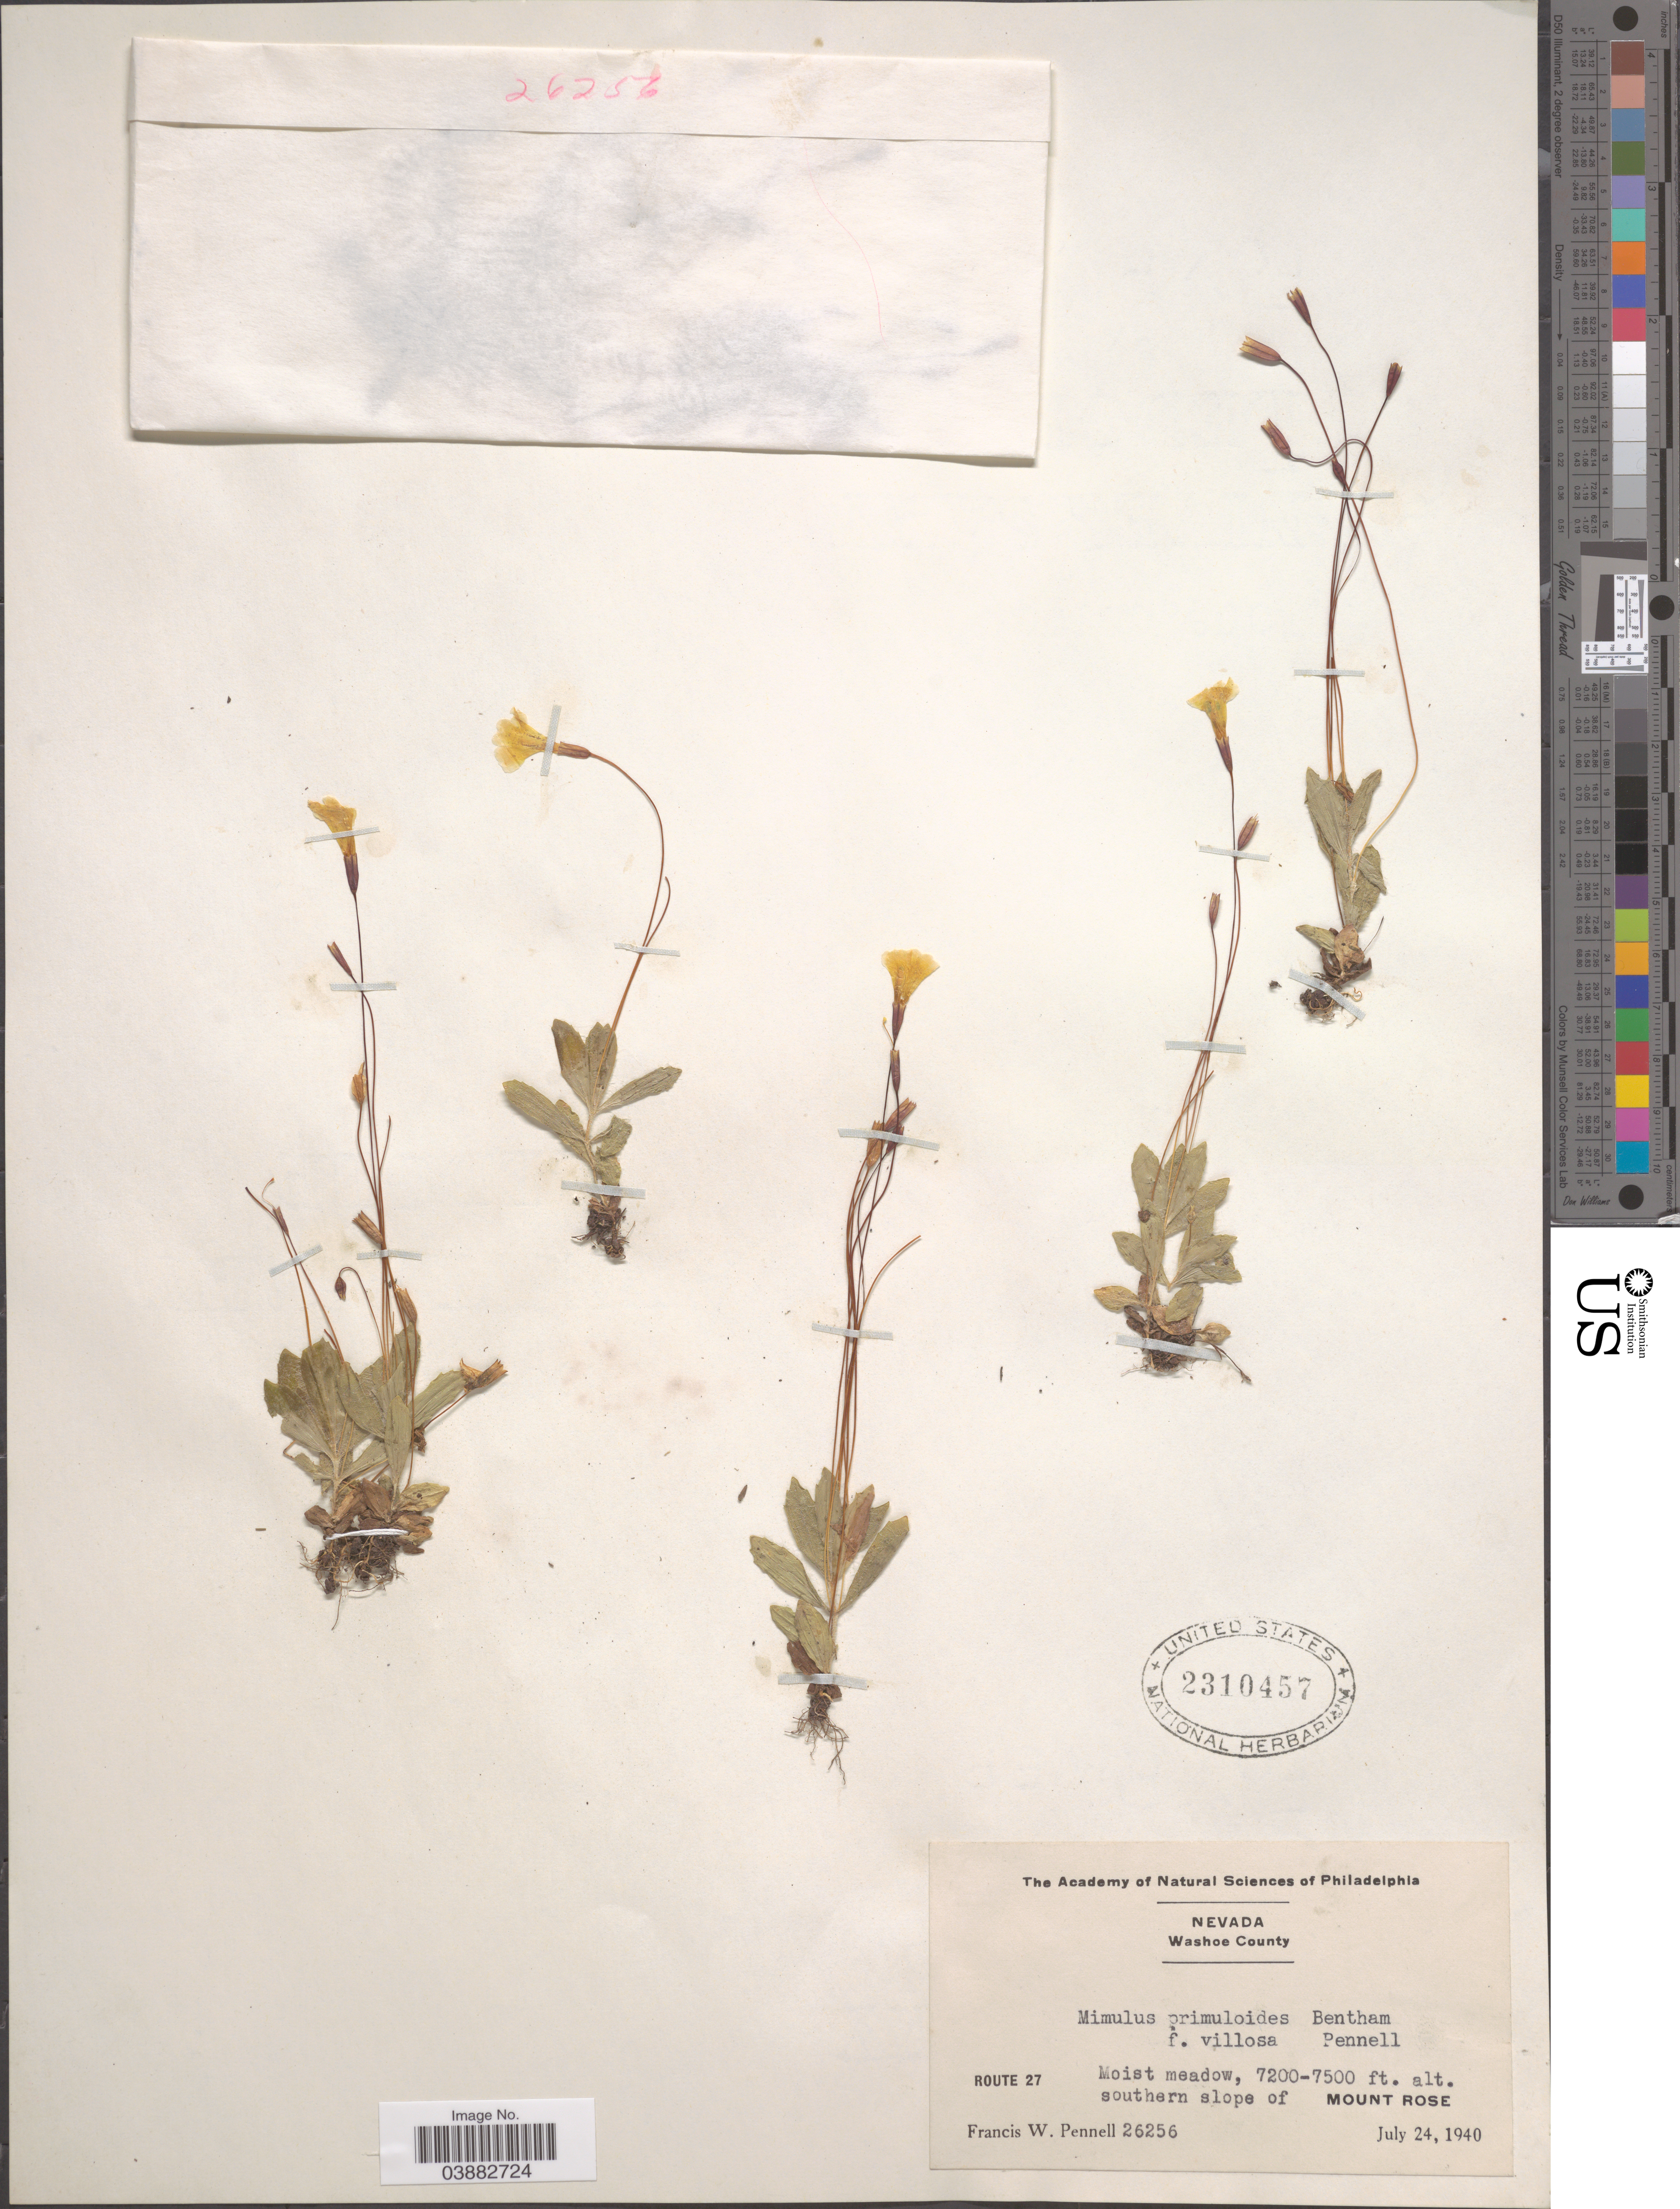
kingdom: Plantae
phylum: Tracheophyta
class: Magnoliopsida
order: Lamiales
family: Phrymaceae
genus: Mimulus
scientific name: Mimulus primuloides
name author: Benth.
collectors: F. W. Pennell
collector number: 26256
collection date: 1940-07-24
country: United States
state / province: Nevada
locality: Washoe County. Route 27. Southern slope of Mount Rose.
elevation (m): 2195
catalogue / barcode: US 2310457